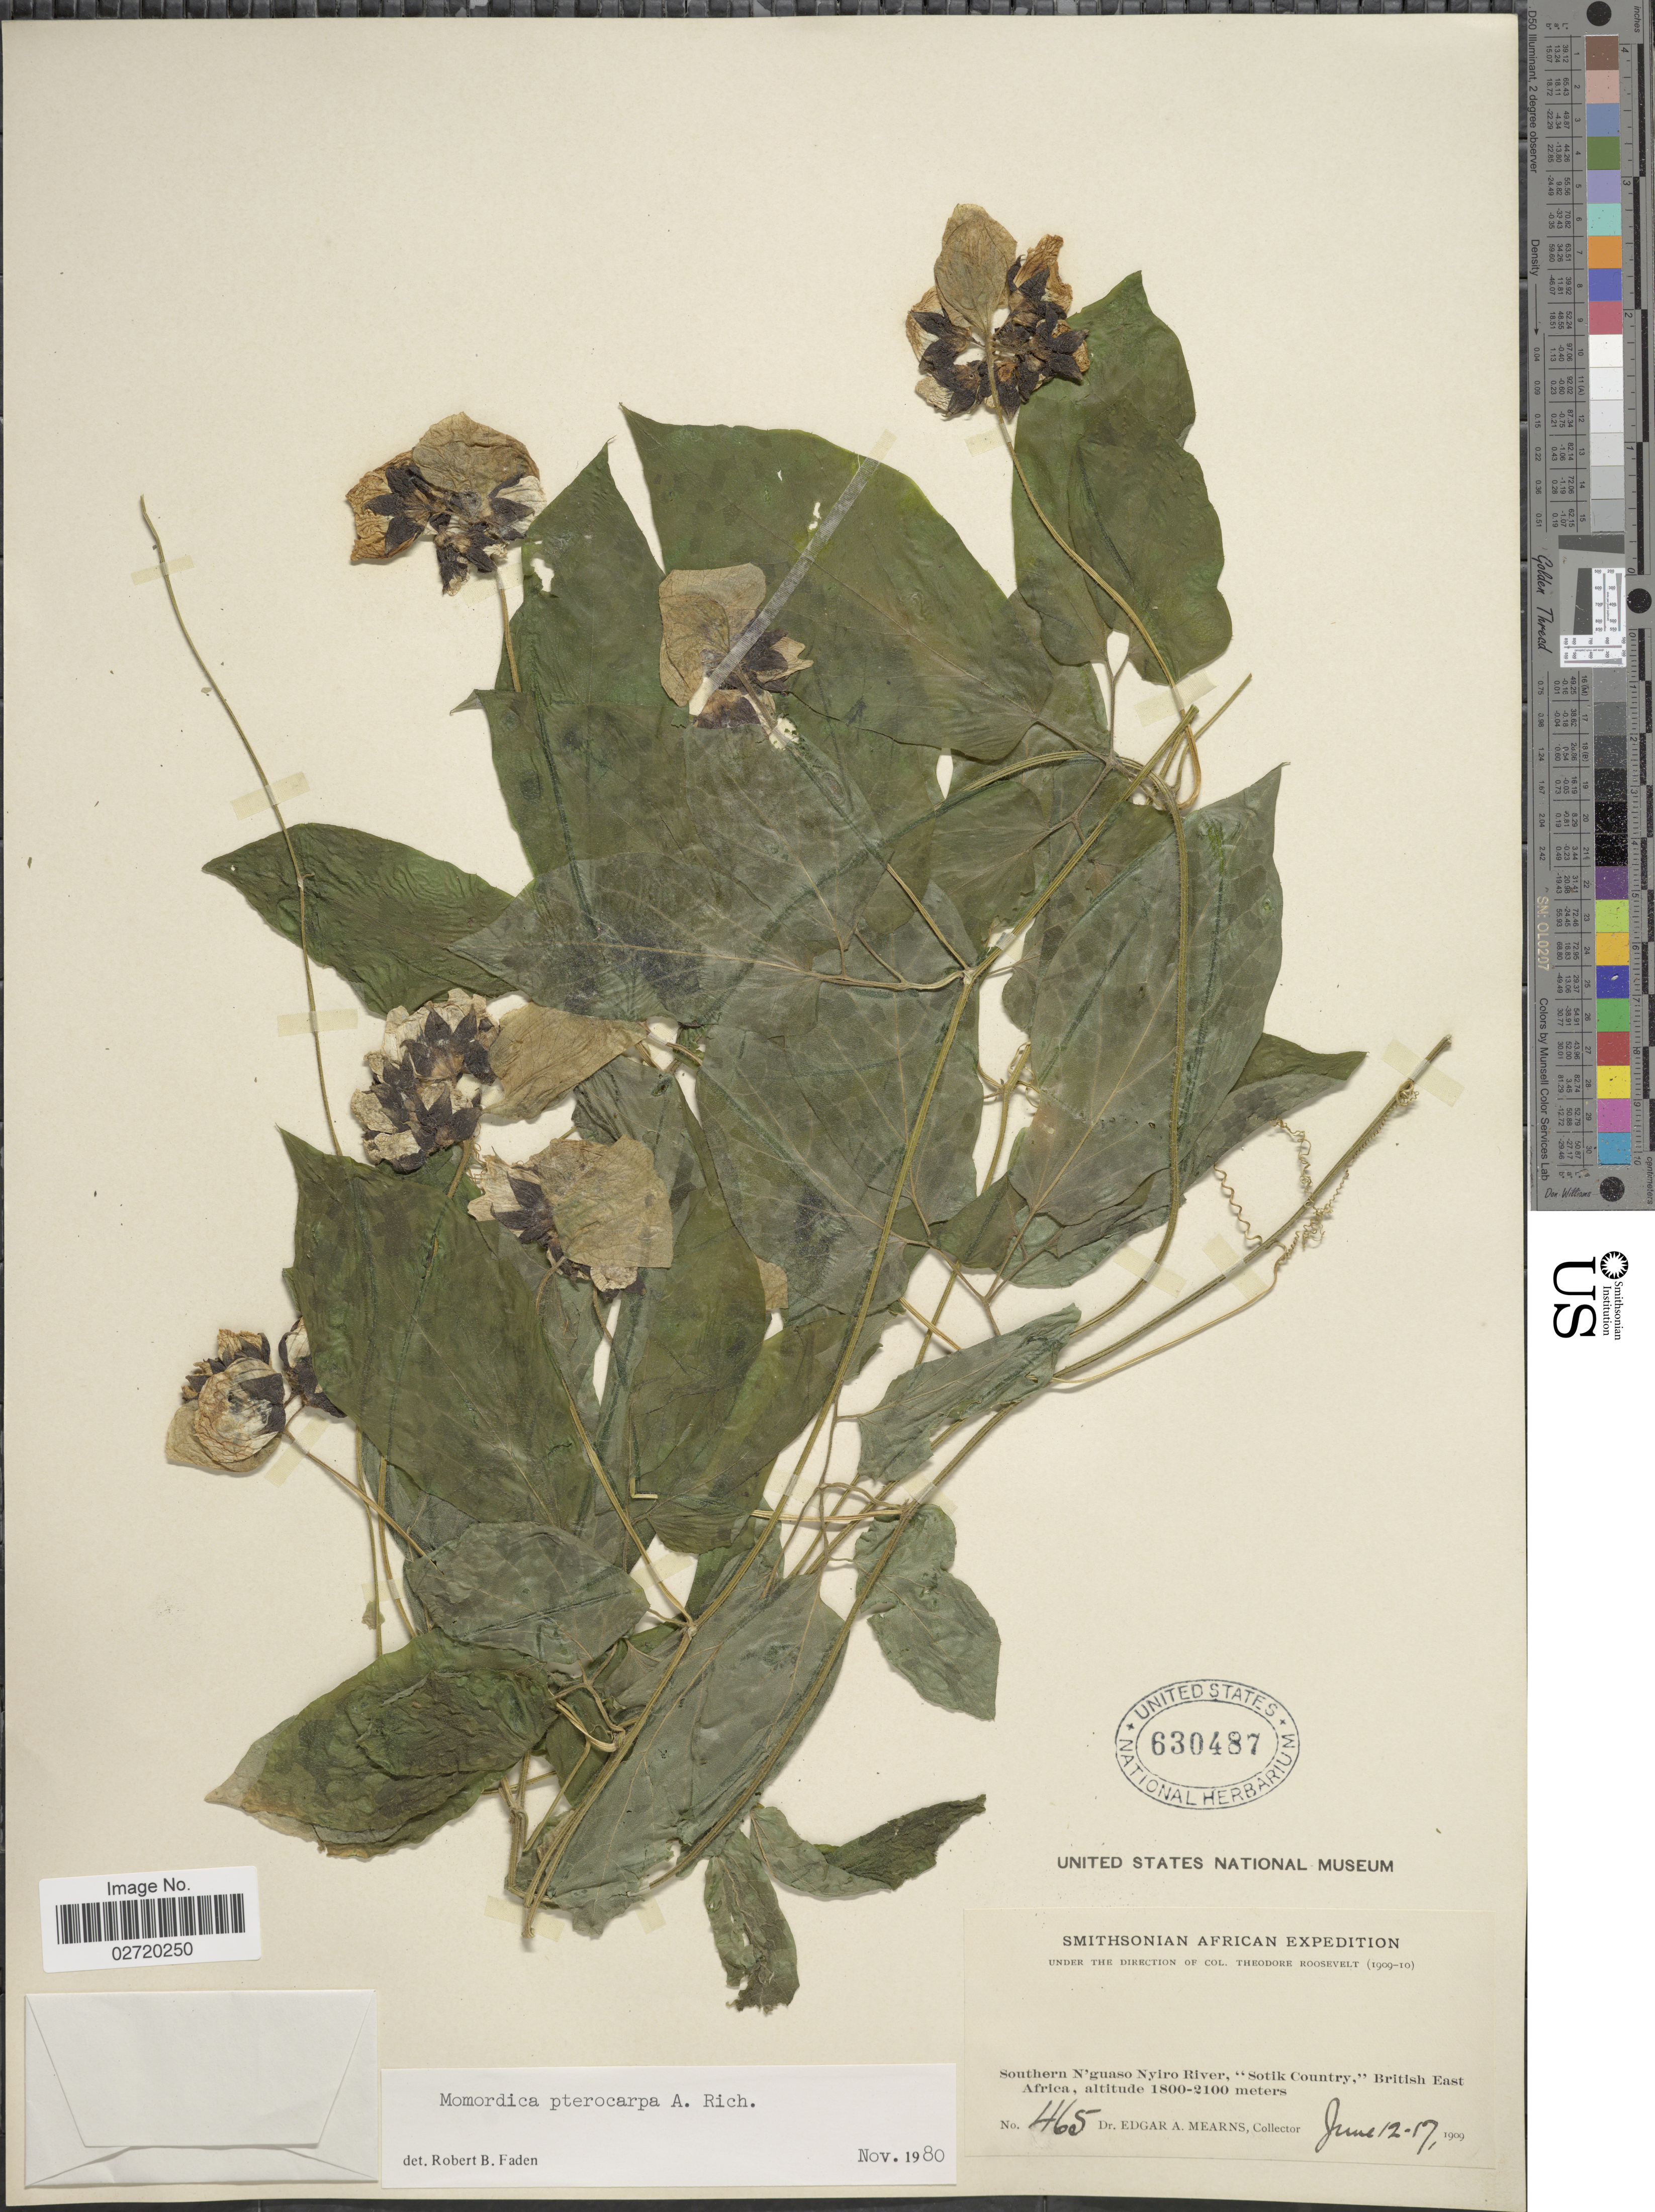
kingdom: Plantae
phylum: Tracheophyta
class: Magnoliopsida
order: Cucurbitales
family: Cucurbitaceae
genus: Momordica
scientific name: Momordica pterocarpa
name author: Hochst. ex A. Rich.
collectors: E. A. Mearns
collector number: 465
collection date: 1909-06-12/1909-06-17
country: Kenya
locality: Southern N'guaso Nyiro River, "Sotik Country" British East Africa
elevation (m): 1800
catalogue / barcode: US 630487